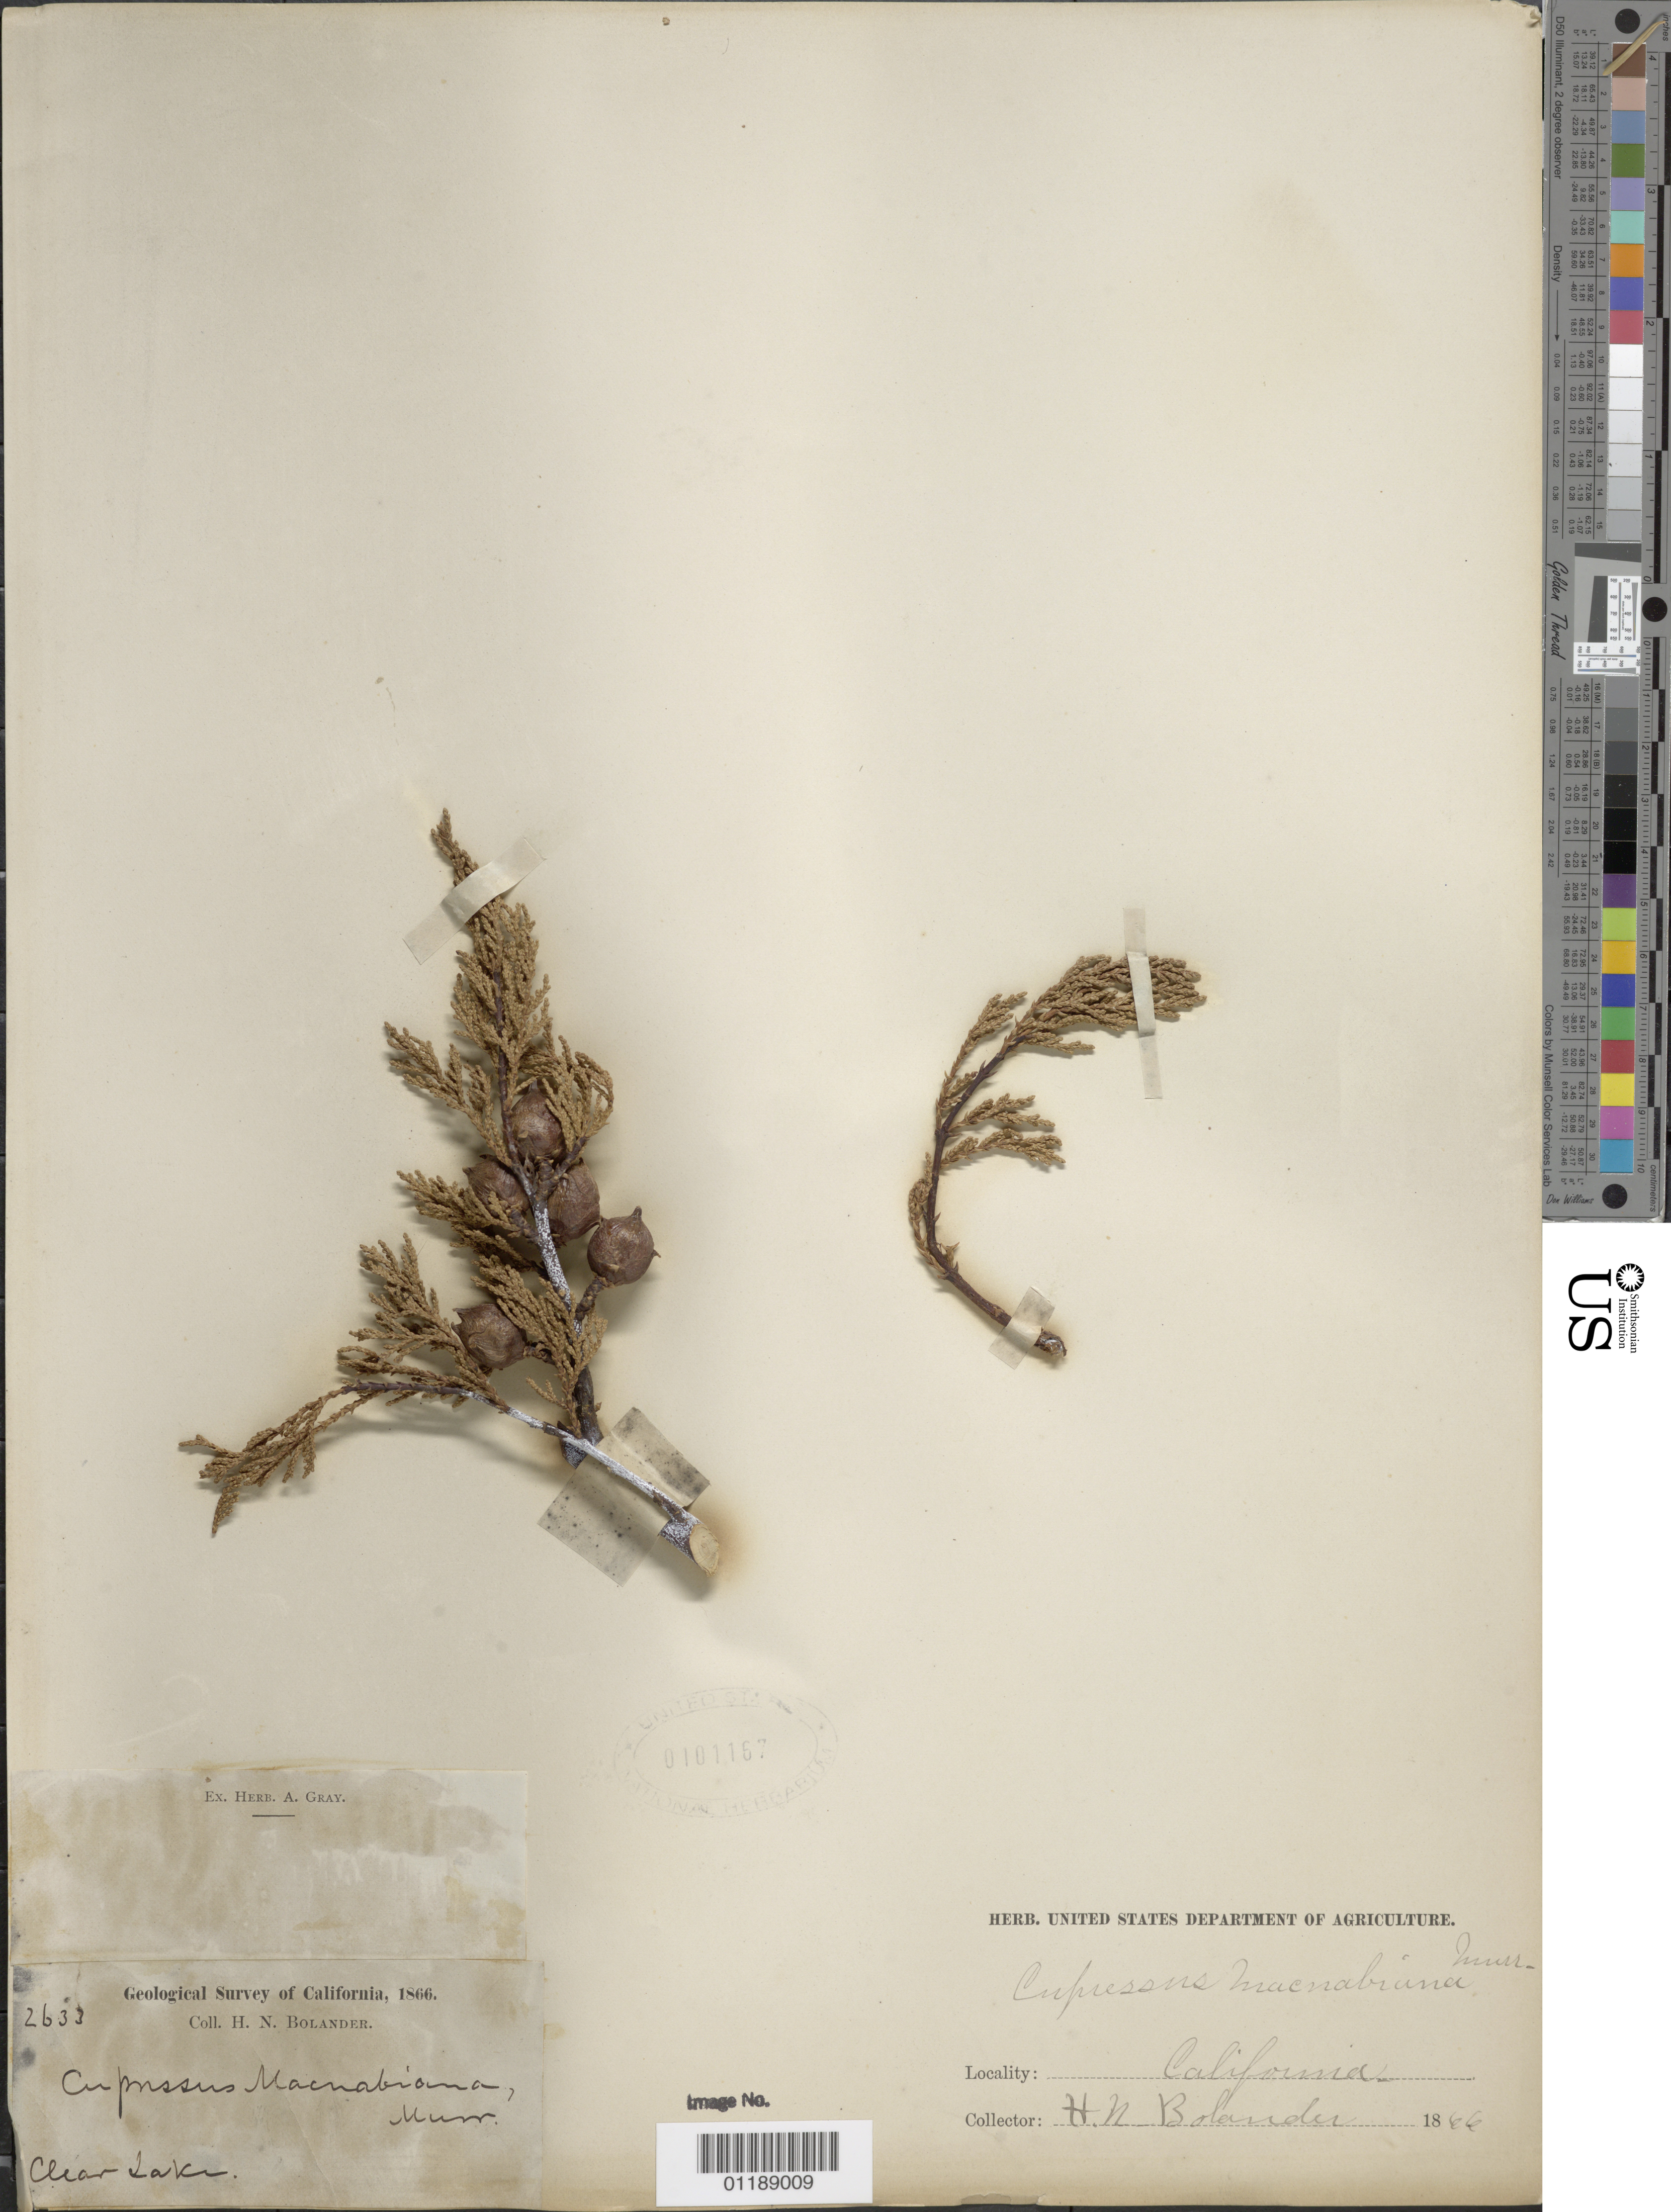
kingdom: Plantae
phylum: Tracheophyta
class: Pinopsida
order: Pinales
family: Cupressaceae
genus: Hesperocyparis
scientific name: Hesperocyparis macnabiana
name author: (A. Murray) Bartel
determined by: (US) Smithsonian Institution - National Museum of Natural History - Department of Botany (UNITED STATES)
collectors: H. Bolander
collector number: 2633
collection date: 1866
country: United States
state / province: California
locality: Clear Lake.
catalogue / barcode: US 101167